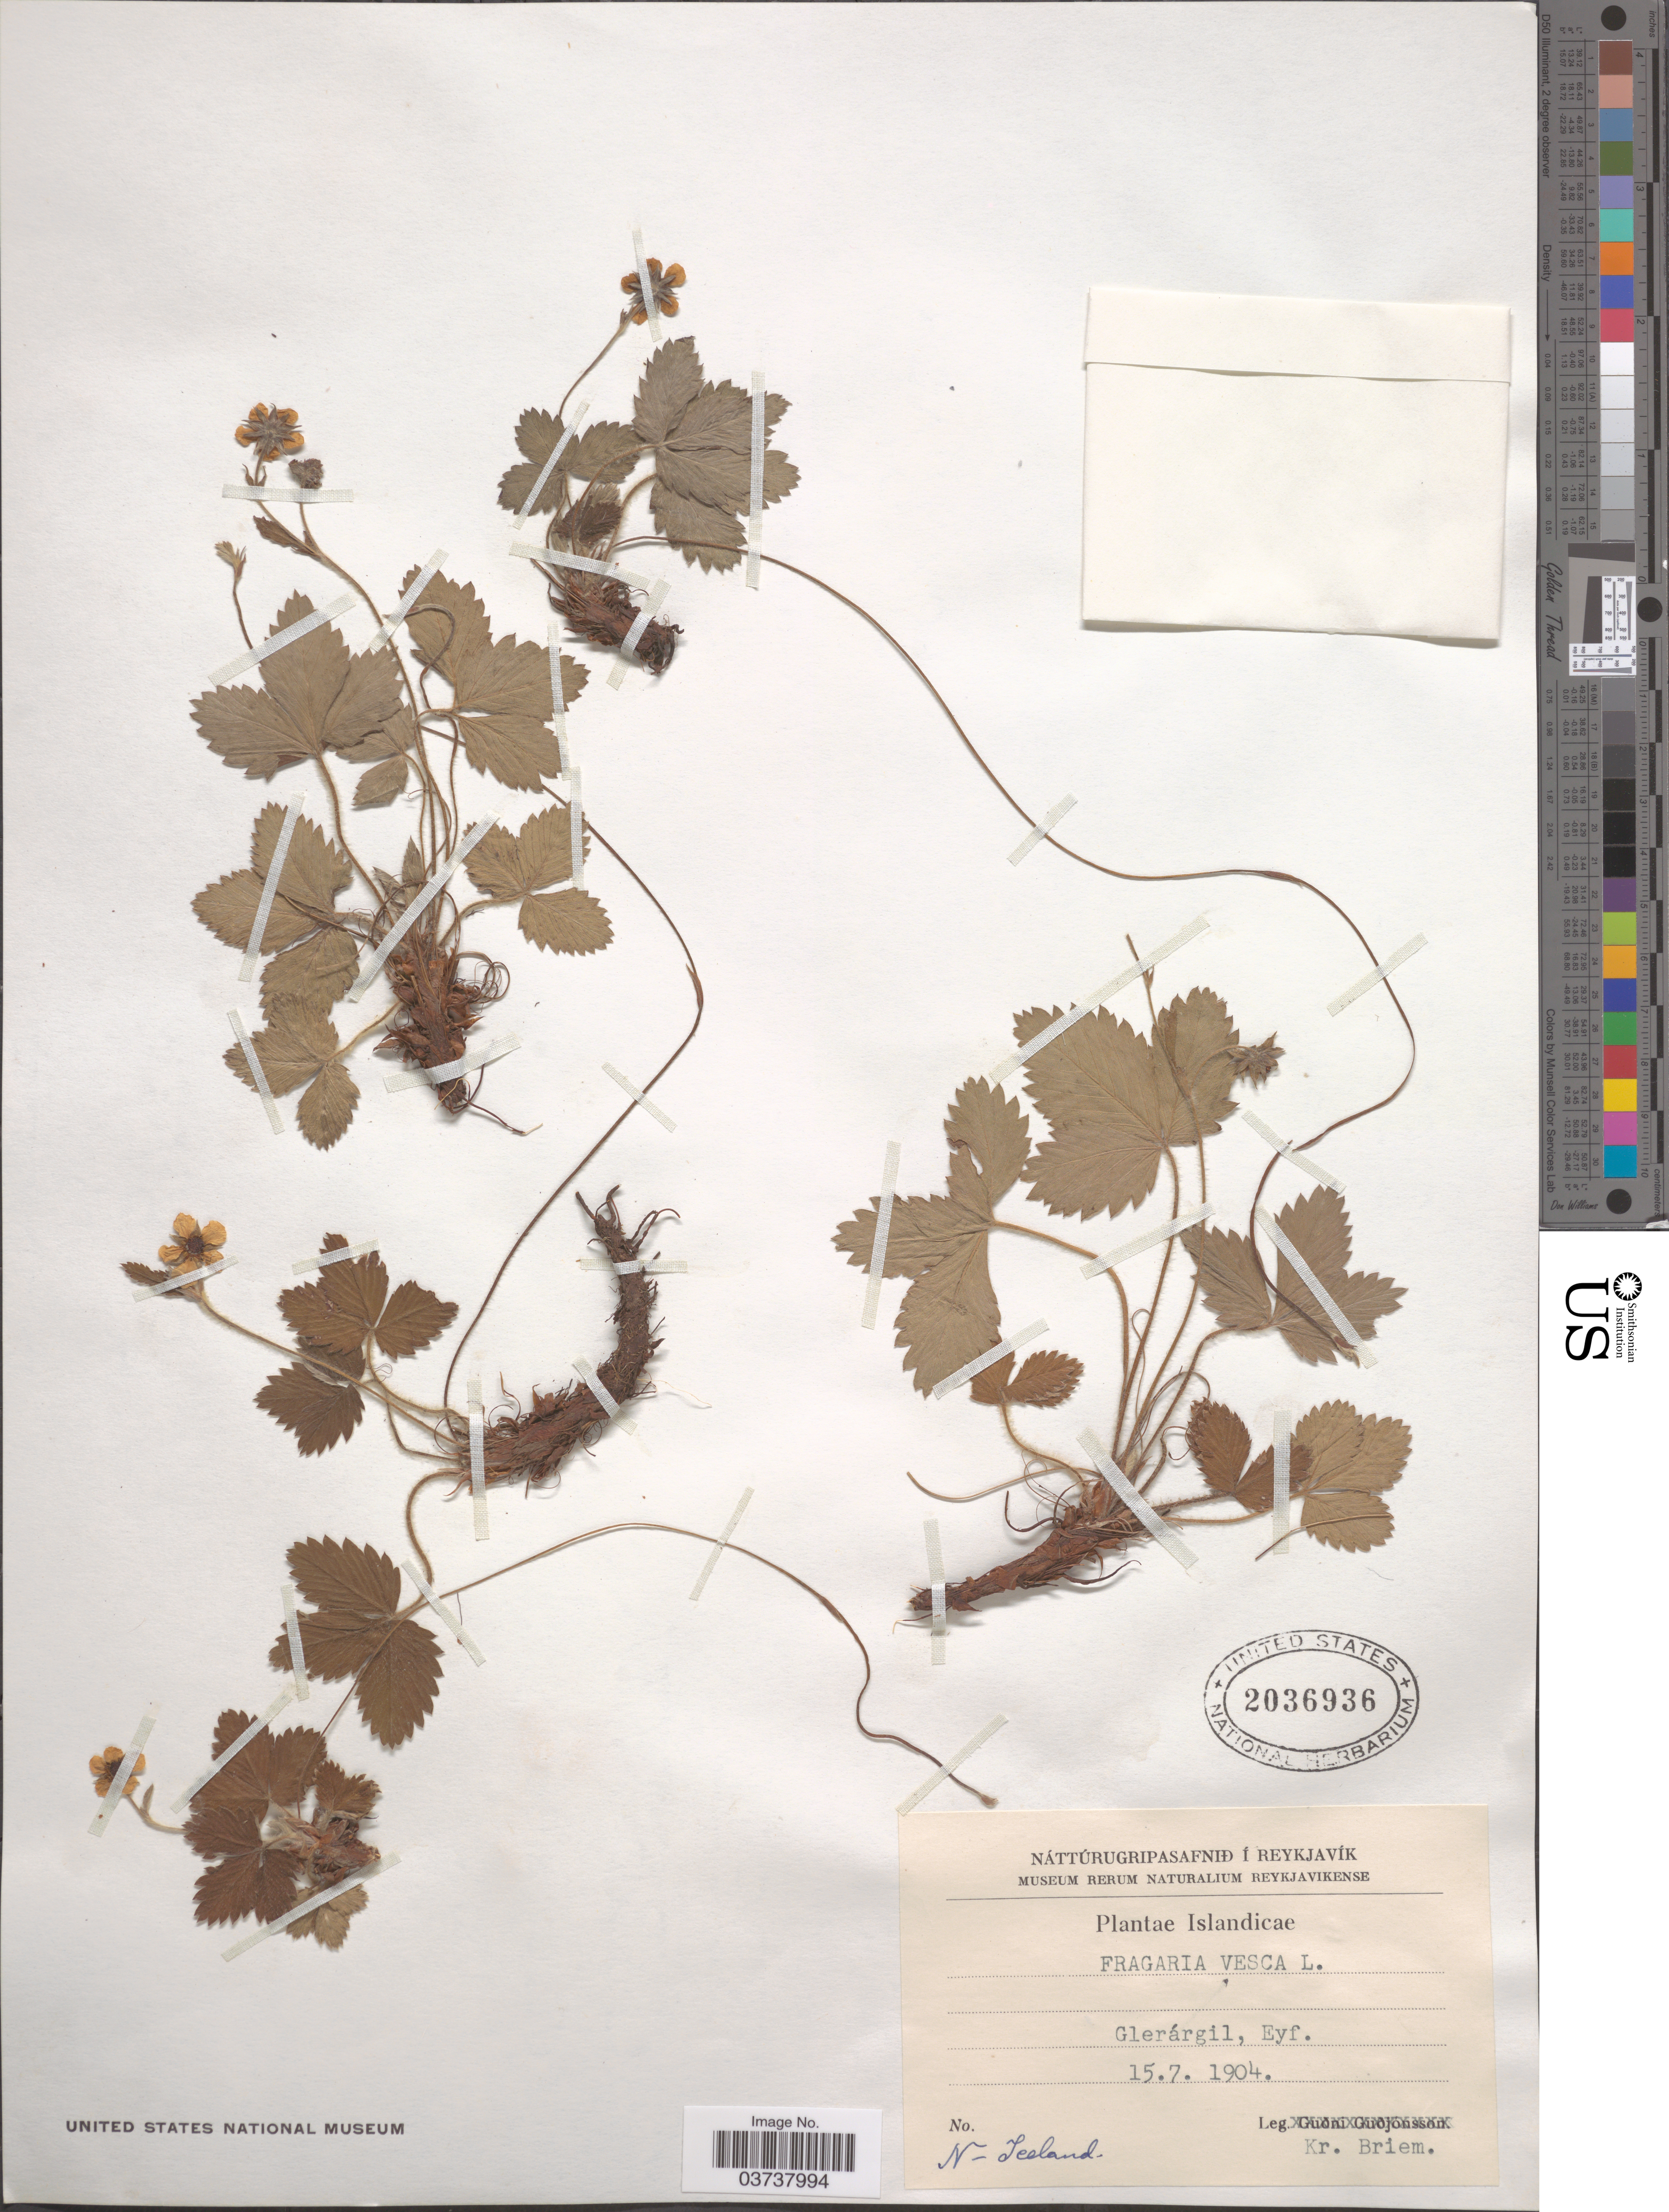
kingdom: Plantae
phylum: Tracheophyta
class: Magnoliopsida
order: Rosales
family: Rosaceae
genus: Fragaria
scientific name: Fragaria vesca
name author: L.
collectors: K. Briem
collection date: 1904-07-15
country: Iceland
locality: Islandicae. Glerárgil, Eyf. N-Iceland.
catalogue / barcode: US 2036936